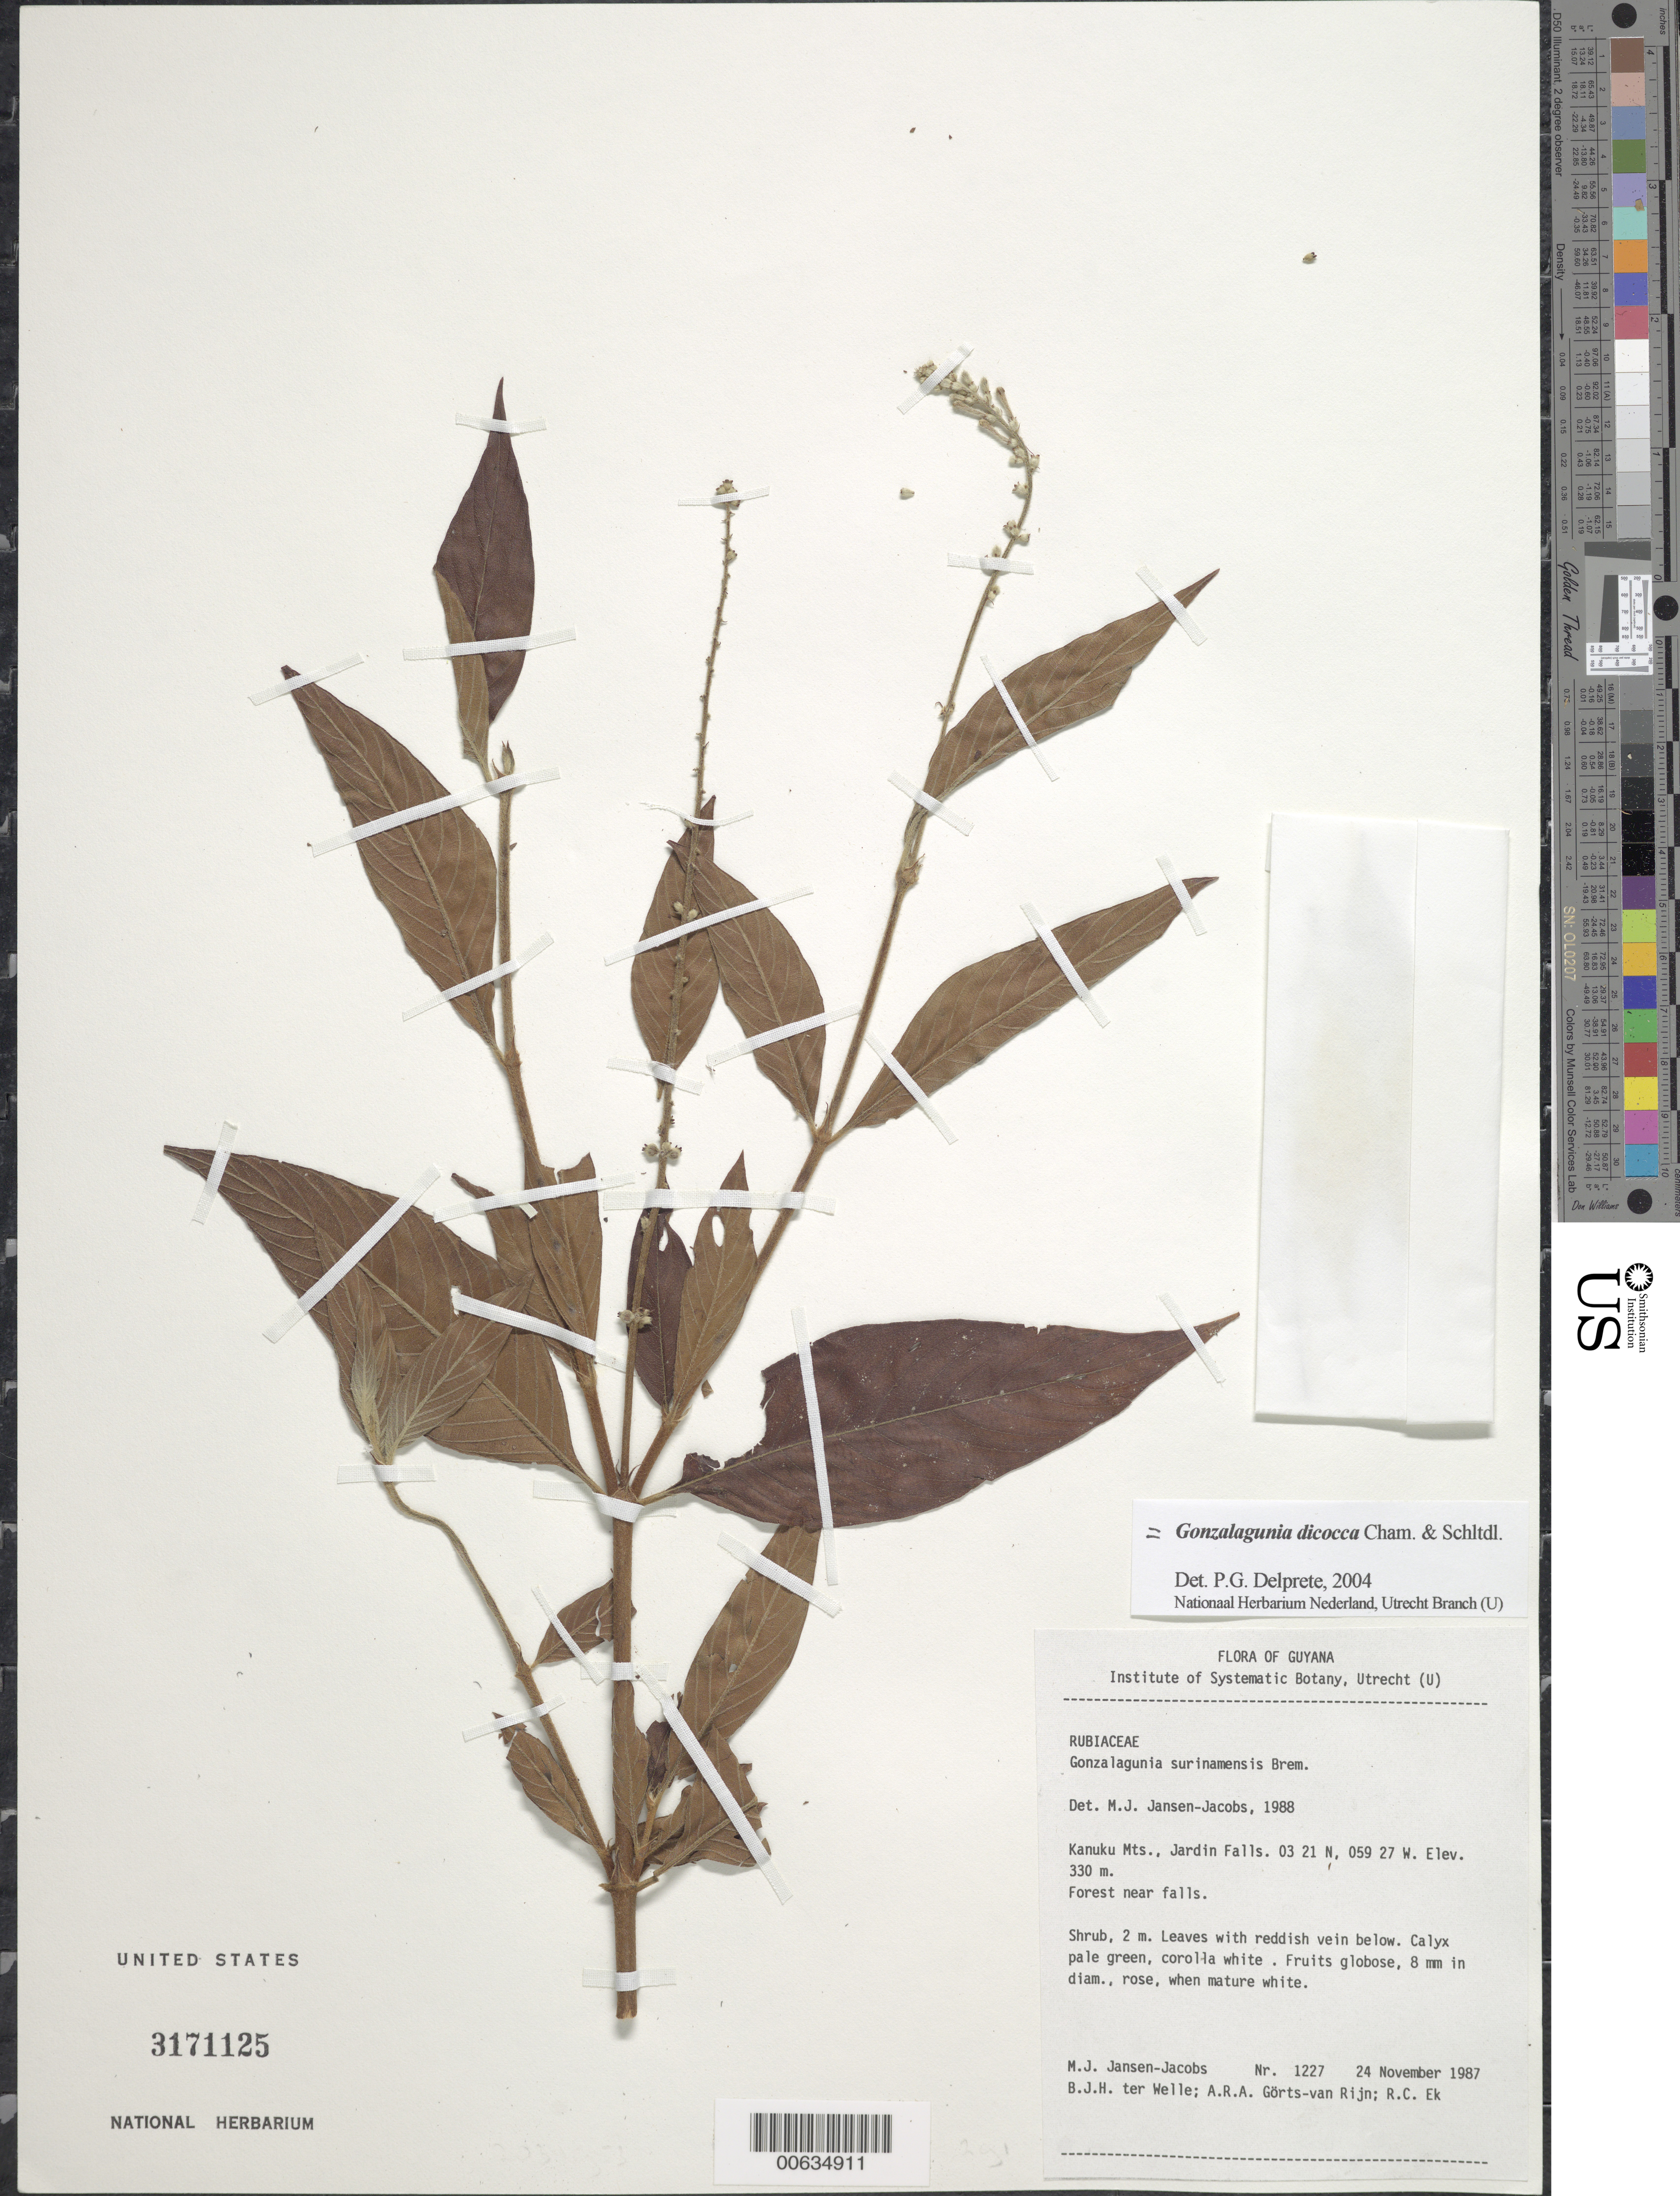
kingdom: Plantae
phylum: Tracheophyta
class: Magnoliopsida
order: Gentianales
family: Rubiaceae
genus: Gonzalagunia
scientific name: Gonzalagunia dicocca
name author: Cham. & Schltdl.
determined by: Delprete, P. G., Herb. de Guyane Cay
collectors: M. J. Jansen-Jacobs, B. Welle, A. .R. A. Görts-van Rijn & R. C. Ek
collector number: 1227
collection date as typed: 24-Nov-87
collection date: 1987-11-24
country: Guyana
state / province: U. Takutu-U. Essequibo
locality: Kanuku Mts., Jardin Falls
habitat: Forest near falls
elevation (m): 330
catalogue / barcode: US 3171125